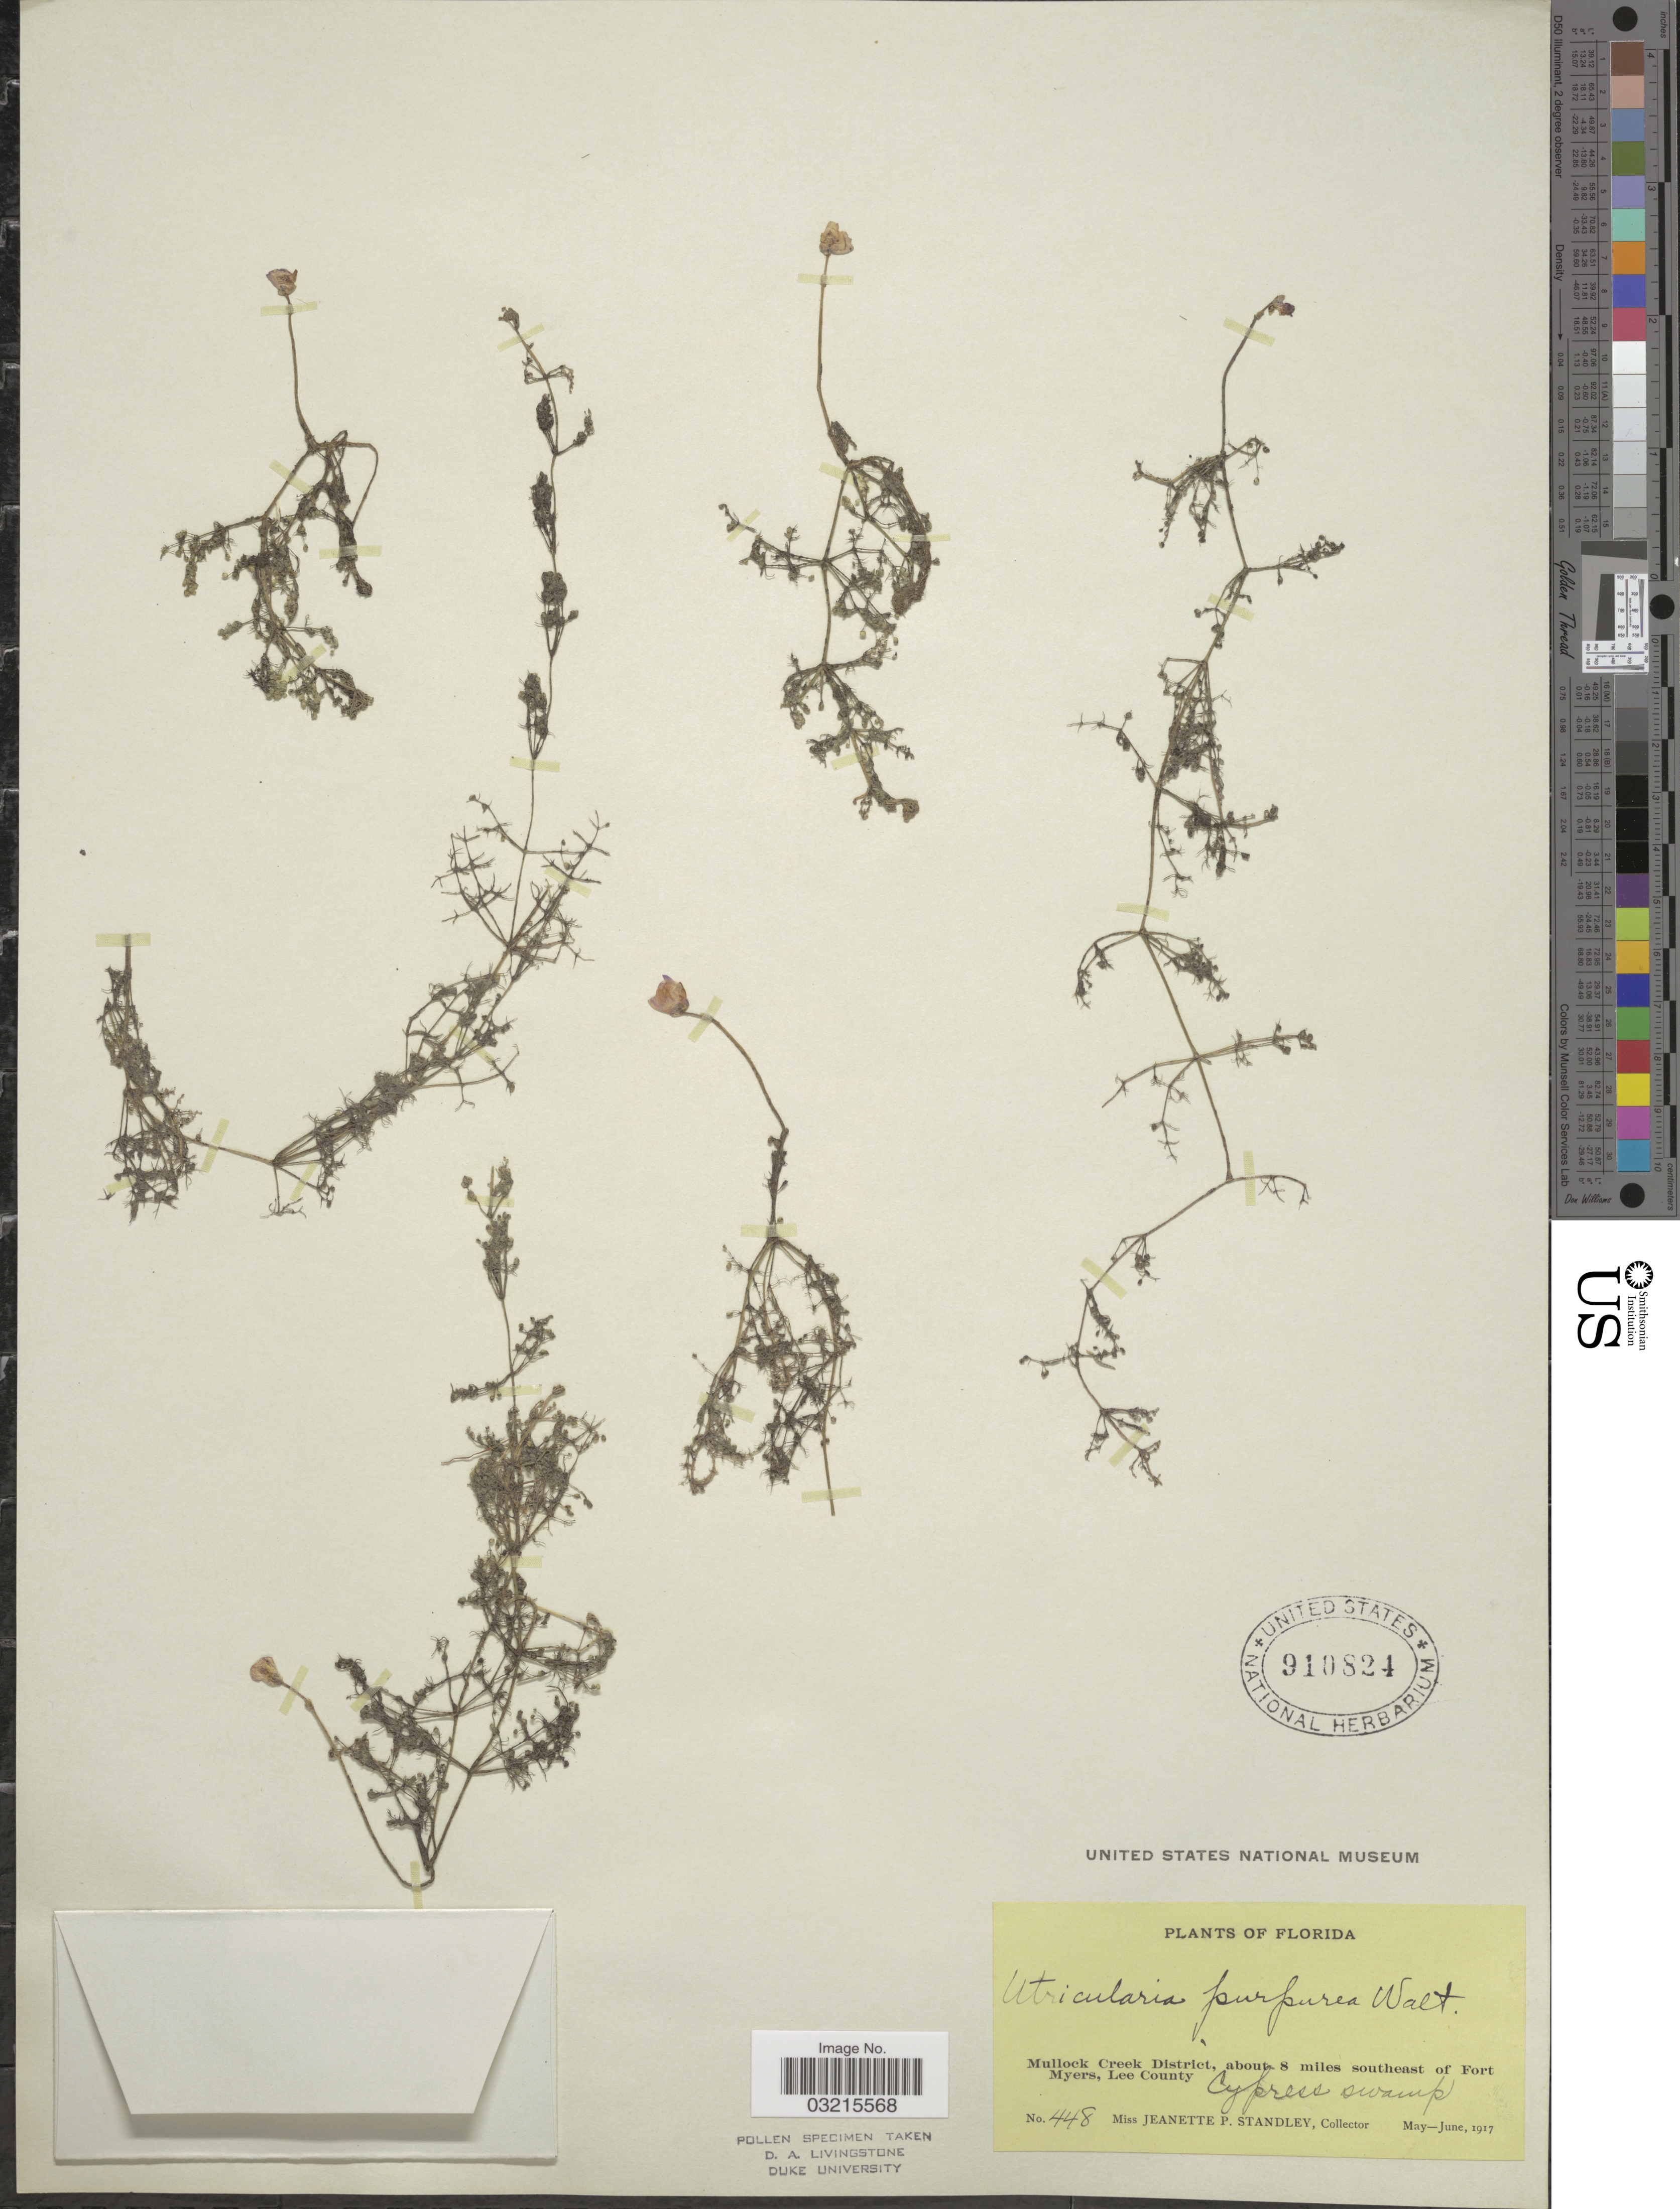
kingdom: Plantae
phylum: Tracheophyta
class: Magnoliopsida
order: Lamiales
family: Lentibulariaceae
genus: Utricularia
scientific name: Utricularia purpurea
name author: Walter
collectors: J. P. Standley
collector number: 448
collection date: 1917-05/1917-06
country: United States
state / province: Florida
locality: Mullock Creek District, about 8 miles southeast of Fort Myers, Lee County, Cypress swamp.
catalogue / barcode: US 910824